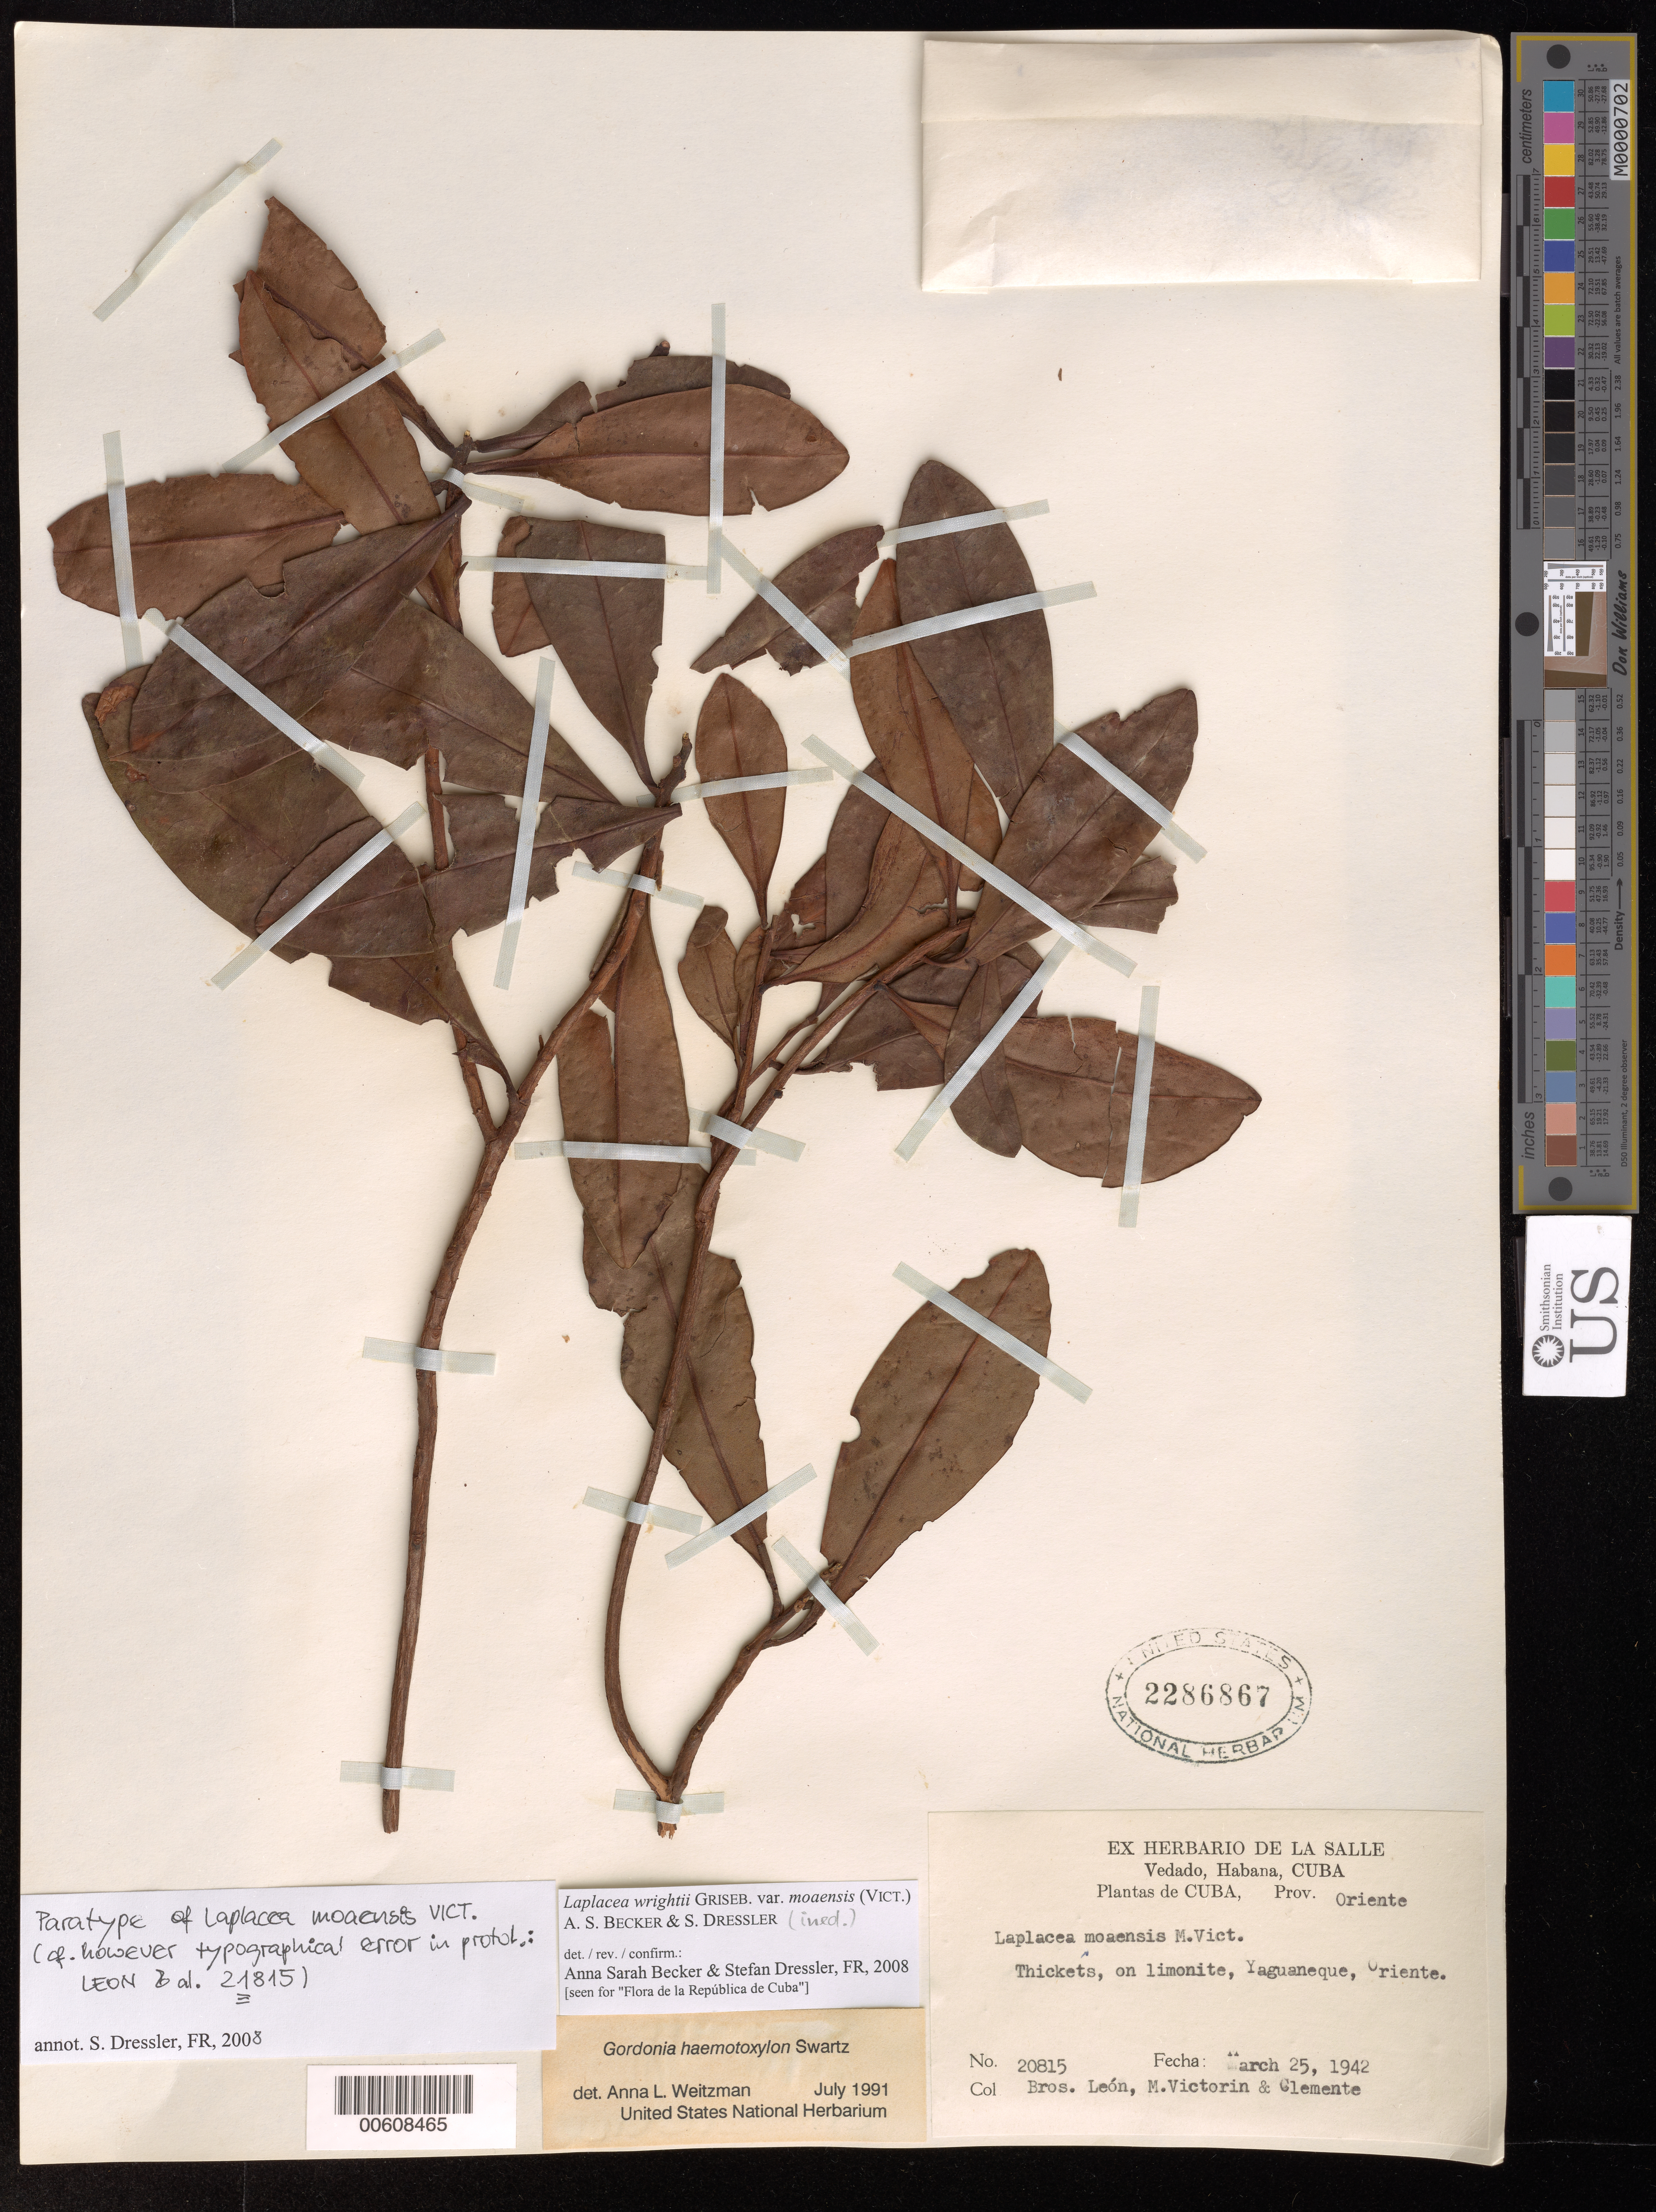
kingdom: Plantae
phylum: Tracheophyta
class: Magnoliopsida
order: Ericales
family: Theaceae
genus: Laplacea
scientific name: Laplacea wrightii var. moaensis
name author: (Vict.) A. S. Becker & S. Dressler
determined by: Becker, Anna S.; Dressler, S.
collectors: Bro. León, Fr. Marie-Victorin & Bro. Clemente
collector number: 20815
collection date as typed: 25 Mar 1942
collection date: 1942-03-25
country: Cuba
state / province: Oriente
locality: Thickets on limonite, Yaguaneque, Cananova.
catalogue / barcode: US 2286867